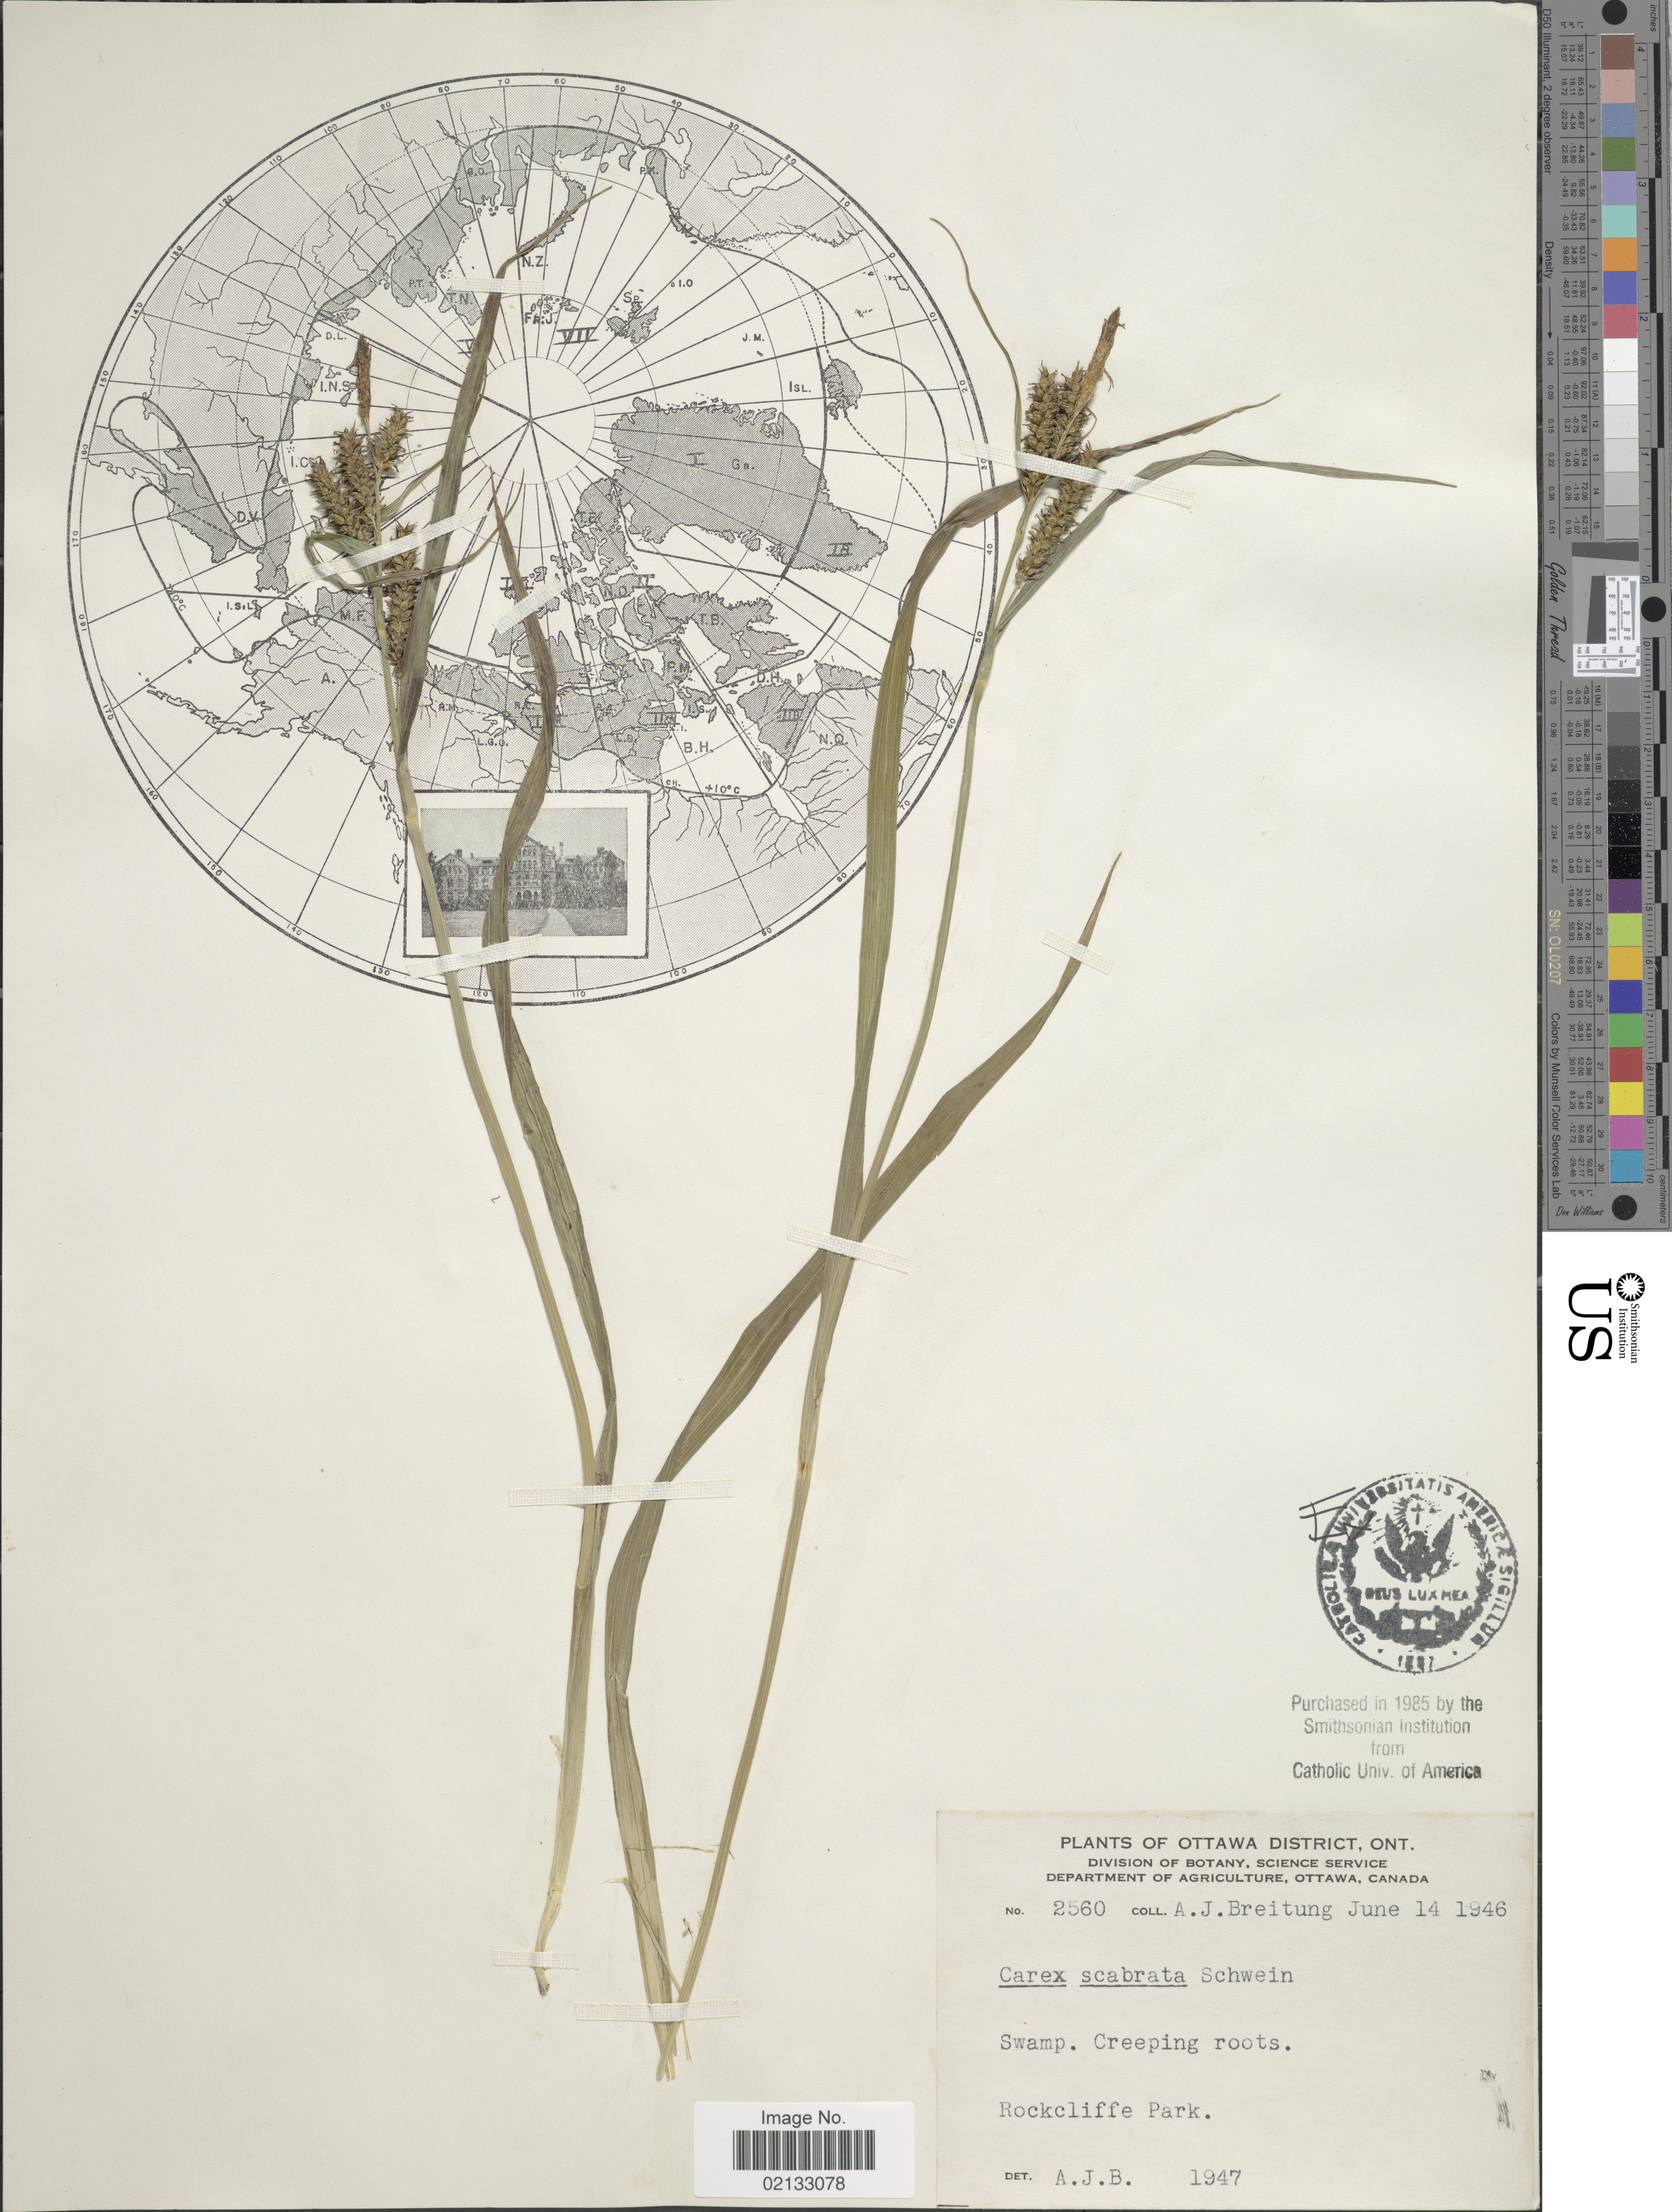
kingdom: Plantae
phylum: Tracheophyta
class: Liliopsida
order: Poales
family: Cyperaceae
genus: Carex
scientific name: Carex scabrata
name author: Schwein.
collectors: A. Breitung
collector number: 2560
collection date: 1946-06-14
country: Canada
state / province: Ontario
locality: Ottawa District. Swamp. Creeping roots. Rockcliffe Park